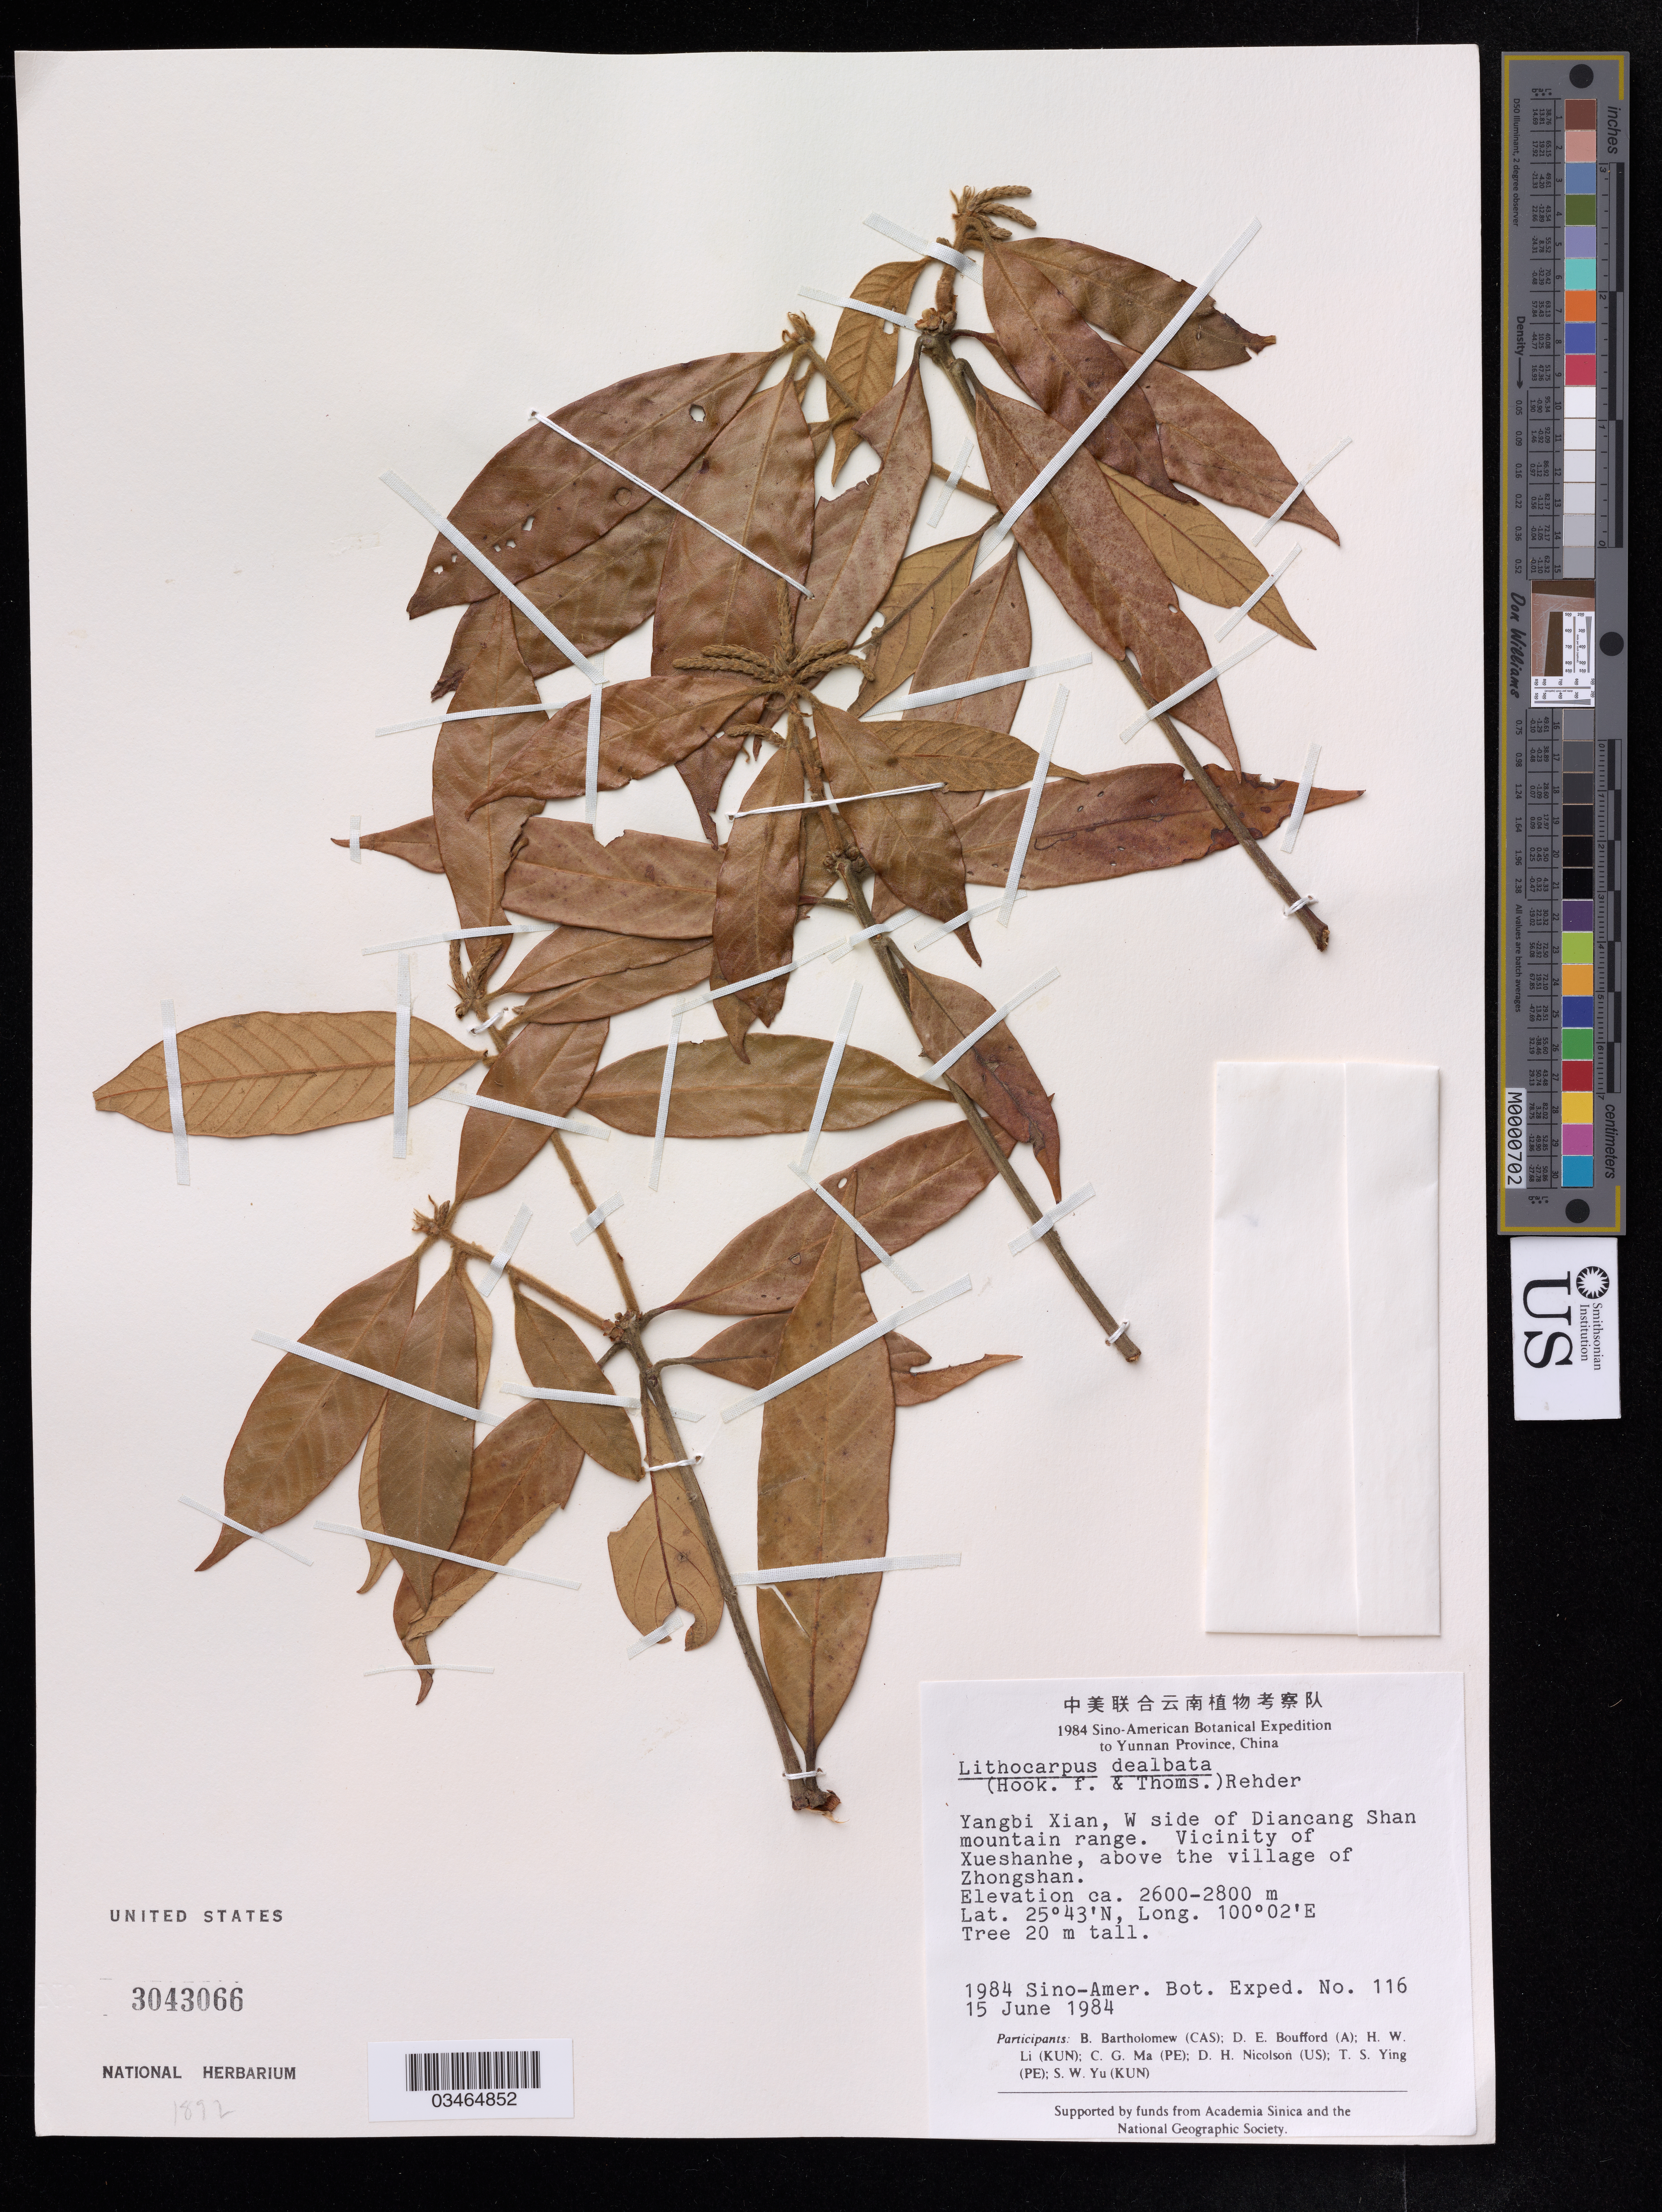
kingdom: Plantae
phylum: Tracheophyta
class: Magnoliopsida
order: Fagales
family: Fagaceae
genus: Lithocarpus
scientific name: Lithocarpus dealbatus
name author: (Hook. f. & Thomson ex Miq.) Rehder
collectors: B. Bartholomew, D. E. Boufford & C. Ma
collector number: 116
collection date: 1984-06-15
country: China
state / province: Yunnan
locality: Yangbi Xian, W side of Diancang Shan mountain range. Vicinity of Xueshanhe, above the village of Zhongshan.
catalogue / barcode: US 3043066